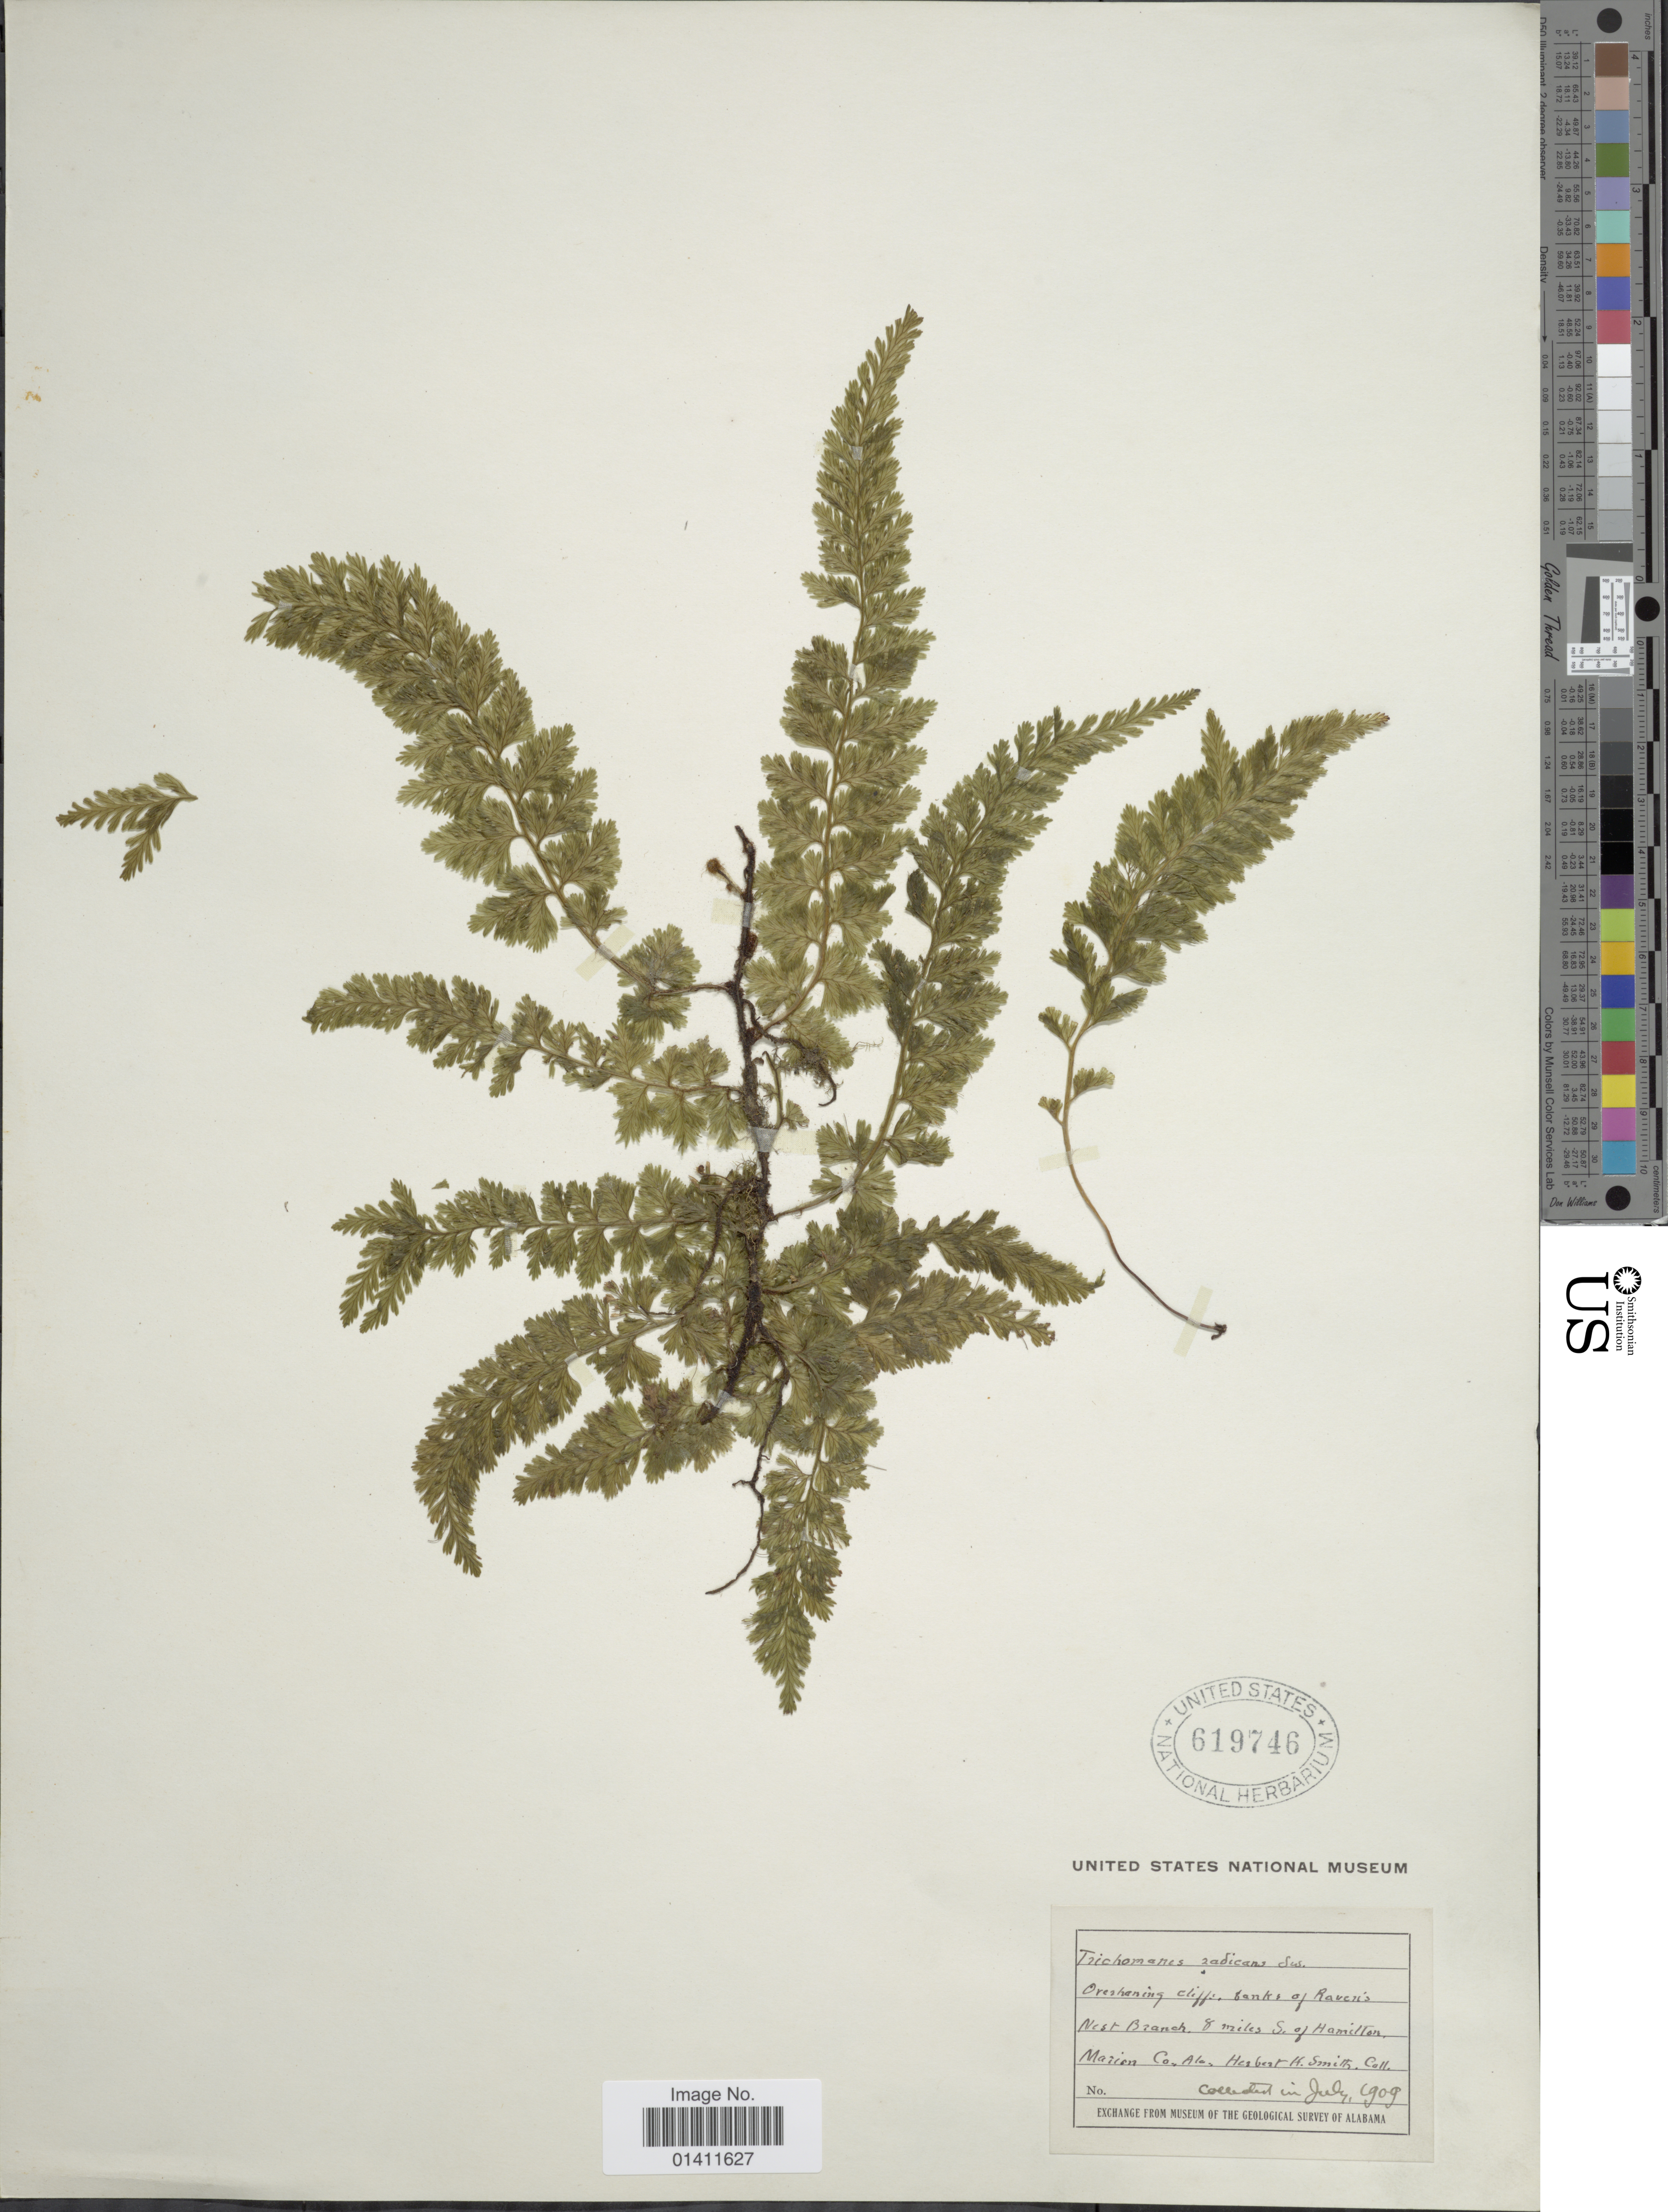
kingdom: Plantae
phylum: Tracheophyta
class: Polypodiopsida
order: Hymenophyllales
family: Hymenophyllaceae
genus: Vandenboschia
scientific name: Vandenboschia boschiana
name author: (J.W. Sturm ex Bosch) Ebihara & K. Iwats.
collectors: Herbert H. Smith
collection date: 1909-07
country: United States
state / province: Alabama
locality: Banks of Raven's Nest Branch 8 miles S. of Hamilton. Marion Co. Ala.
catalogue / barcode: US 619746